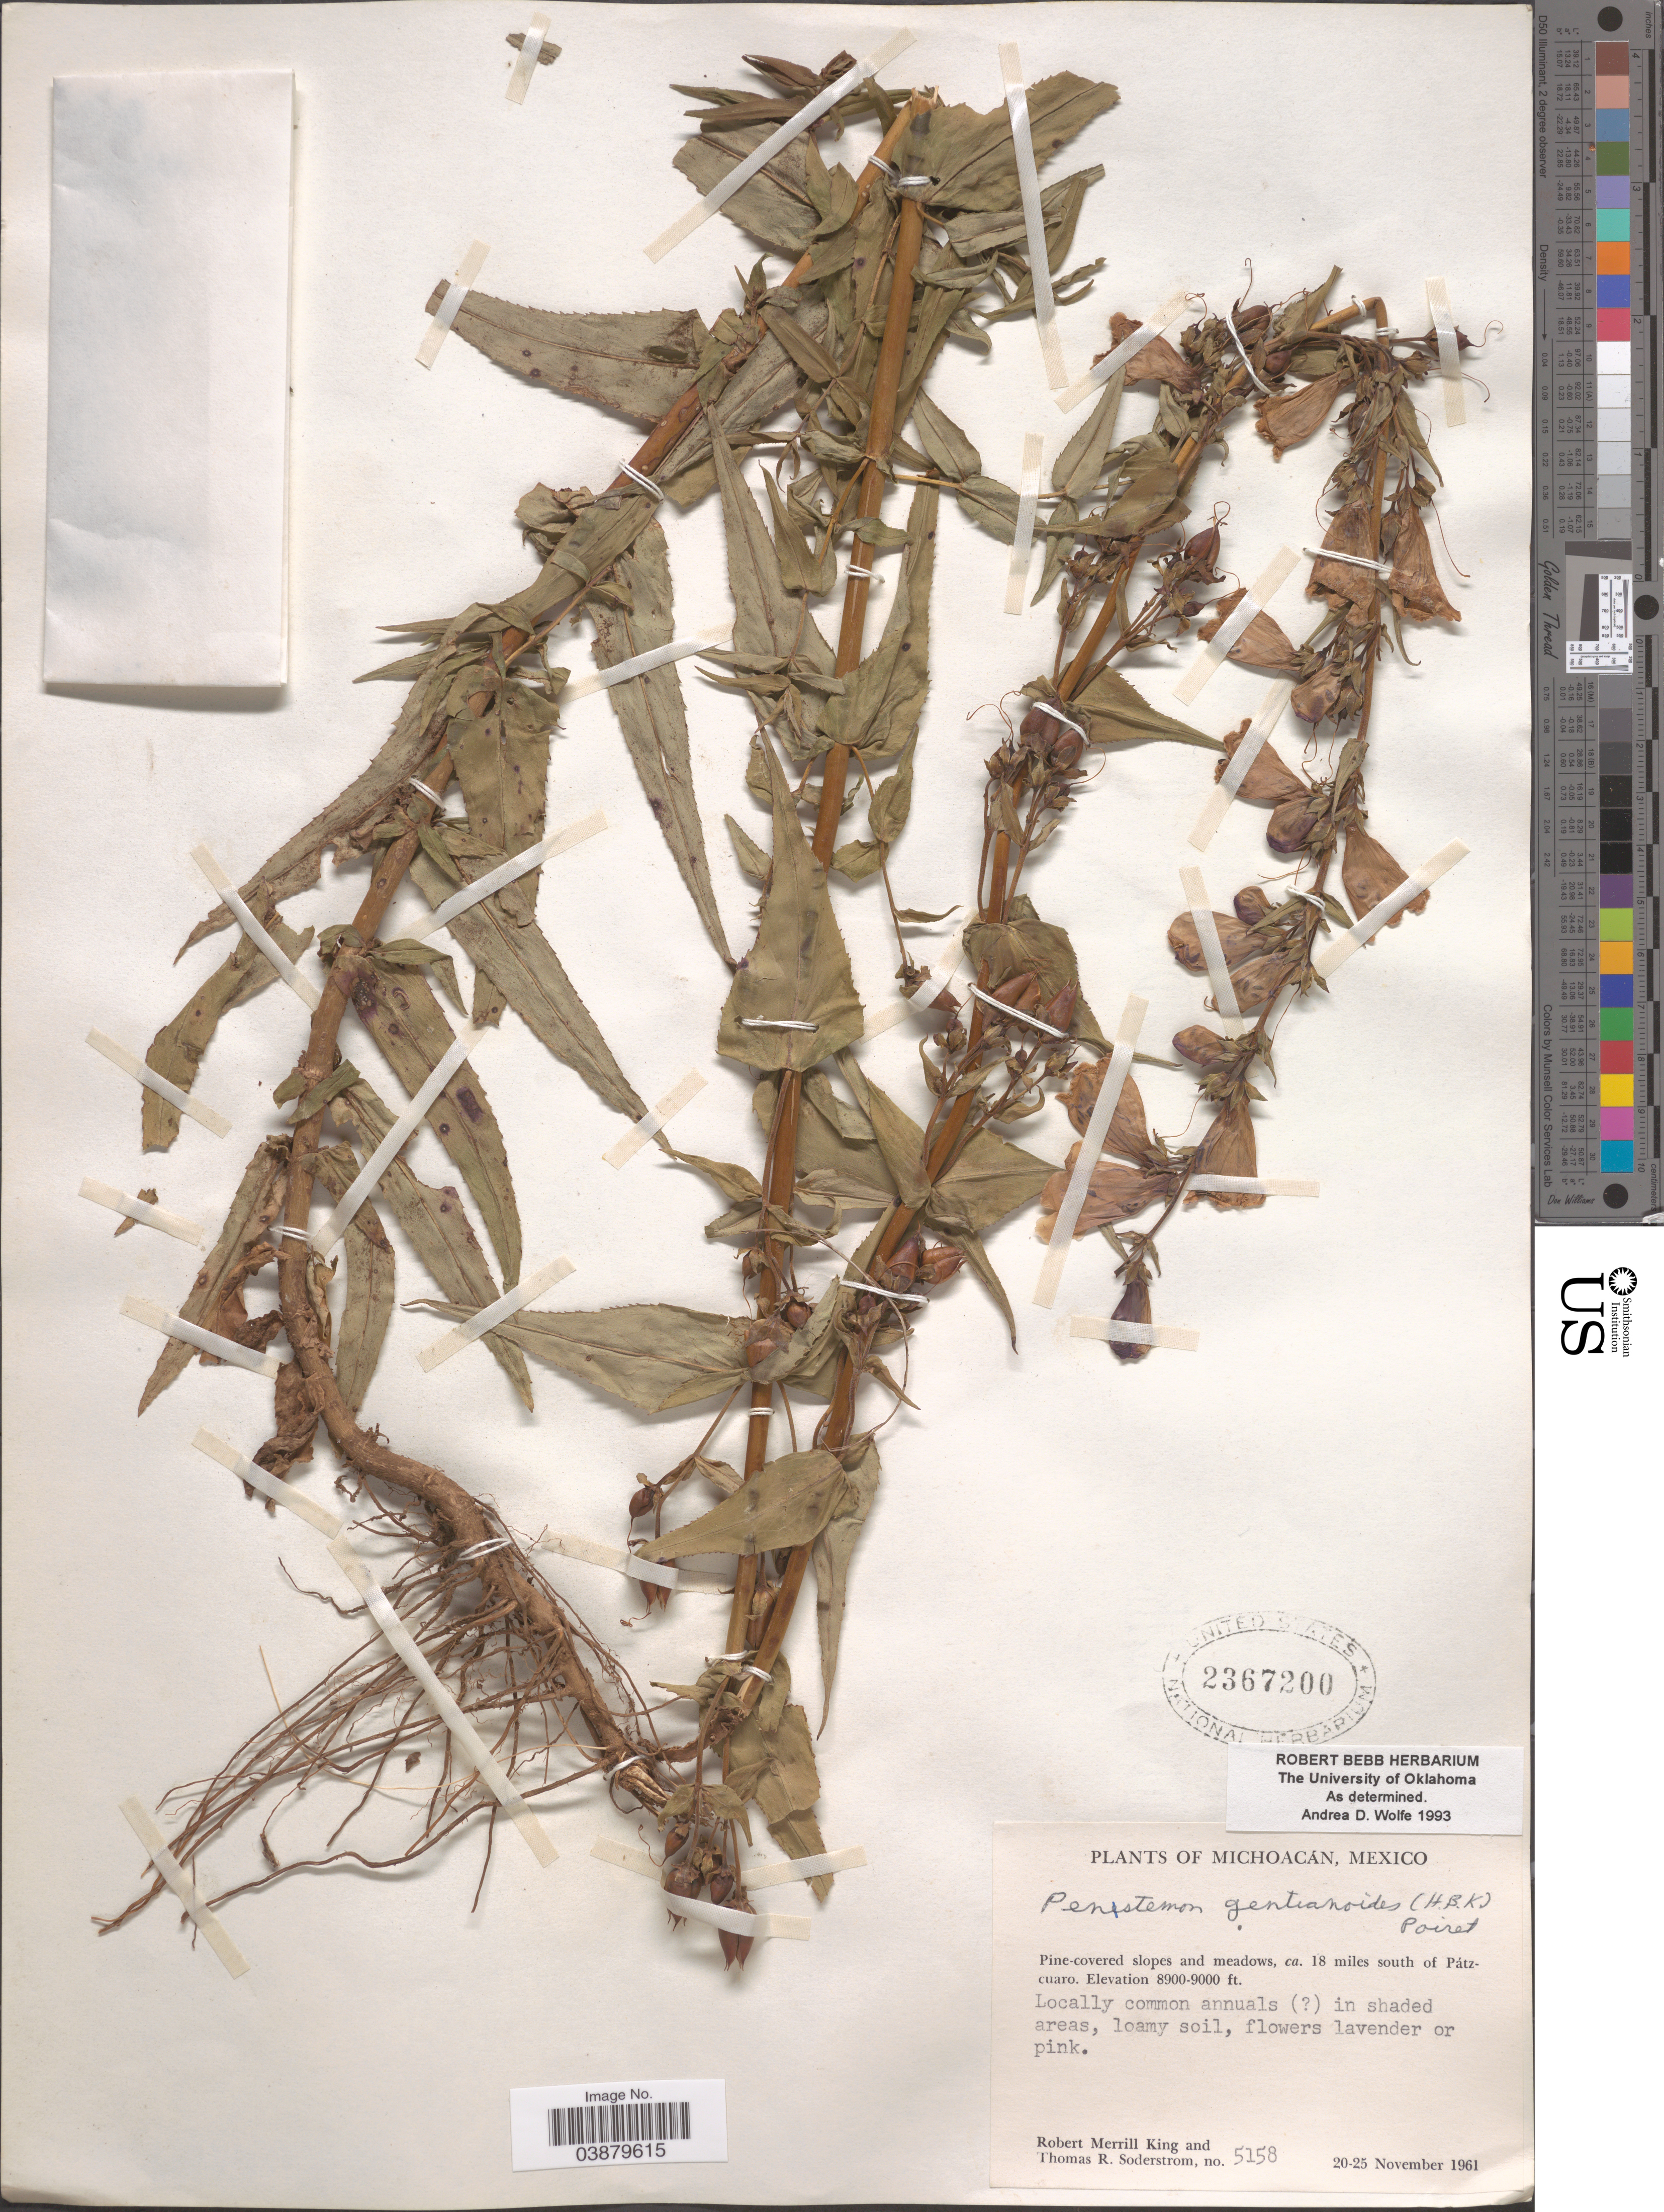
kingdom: Plantae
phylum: Tracheophyta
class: Magnoliopsida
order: Lamiales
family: Plantaginaceae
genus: Penstemon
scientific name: Penstemon gentianoides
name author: (Kunth) Poir.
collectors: R. M. King & T. R. Soderstrom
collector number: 5158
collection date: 1961-11-20/1961-11-25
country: Mexico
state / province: Michoacán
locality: Ca. 18 miles south of Pátz-cuaro.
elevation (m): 2713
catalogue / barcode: US 2367200